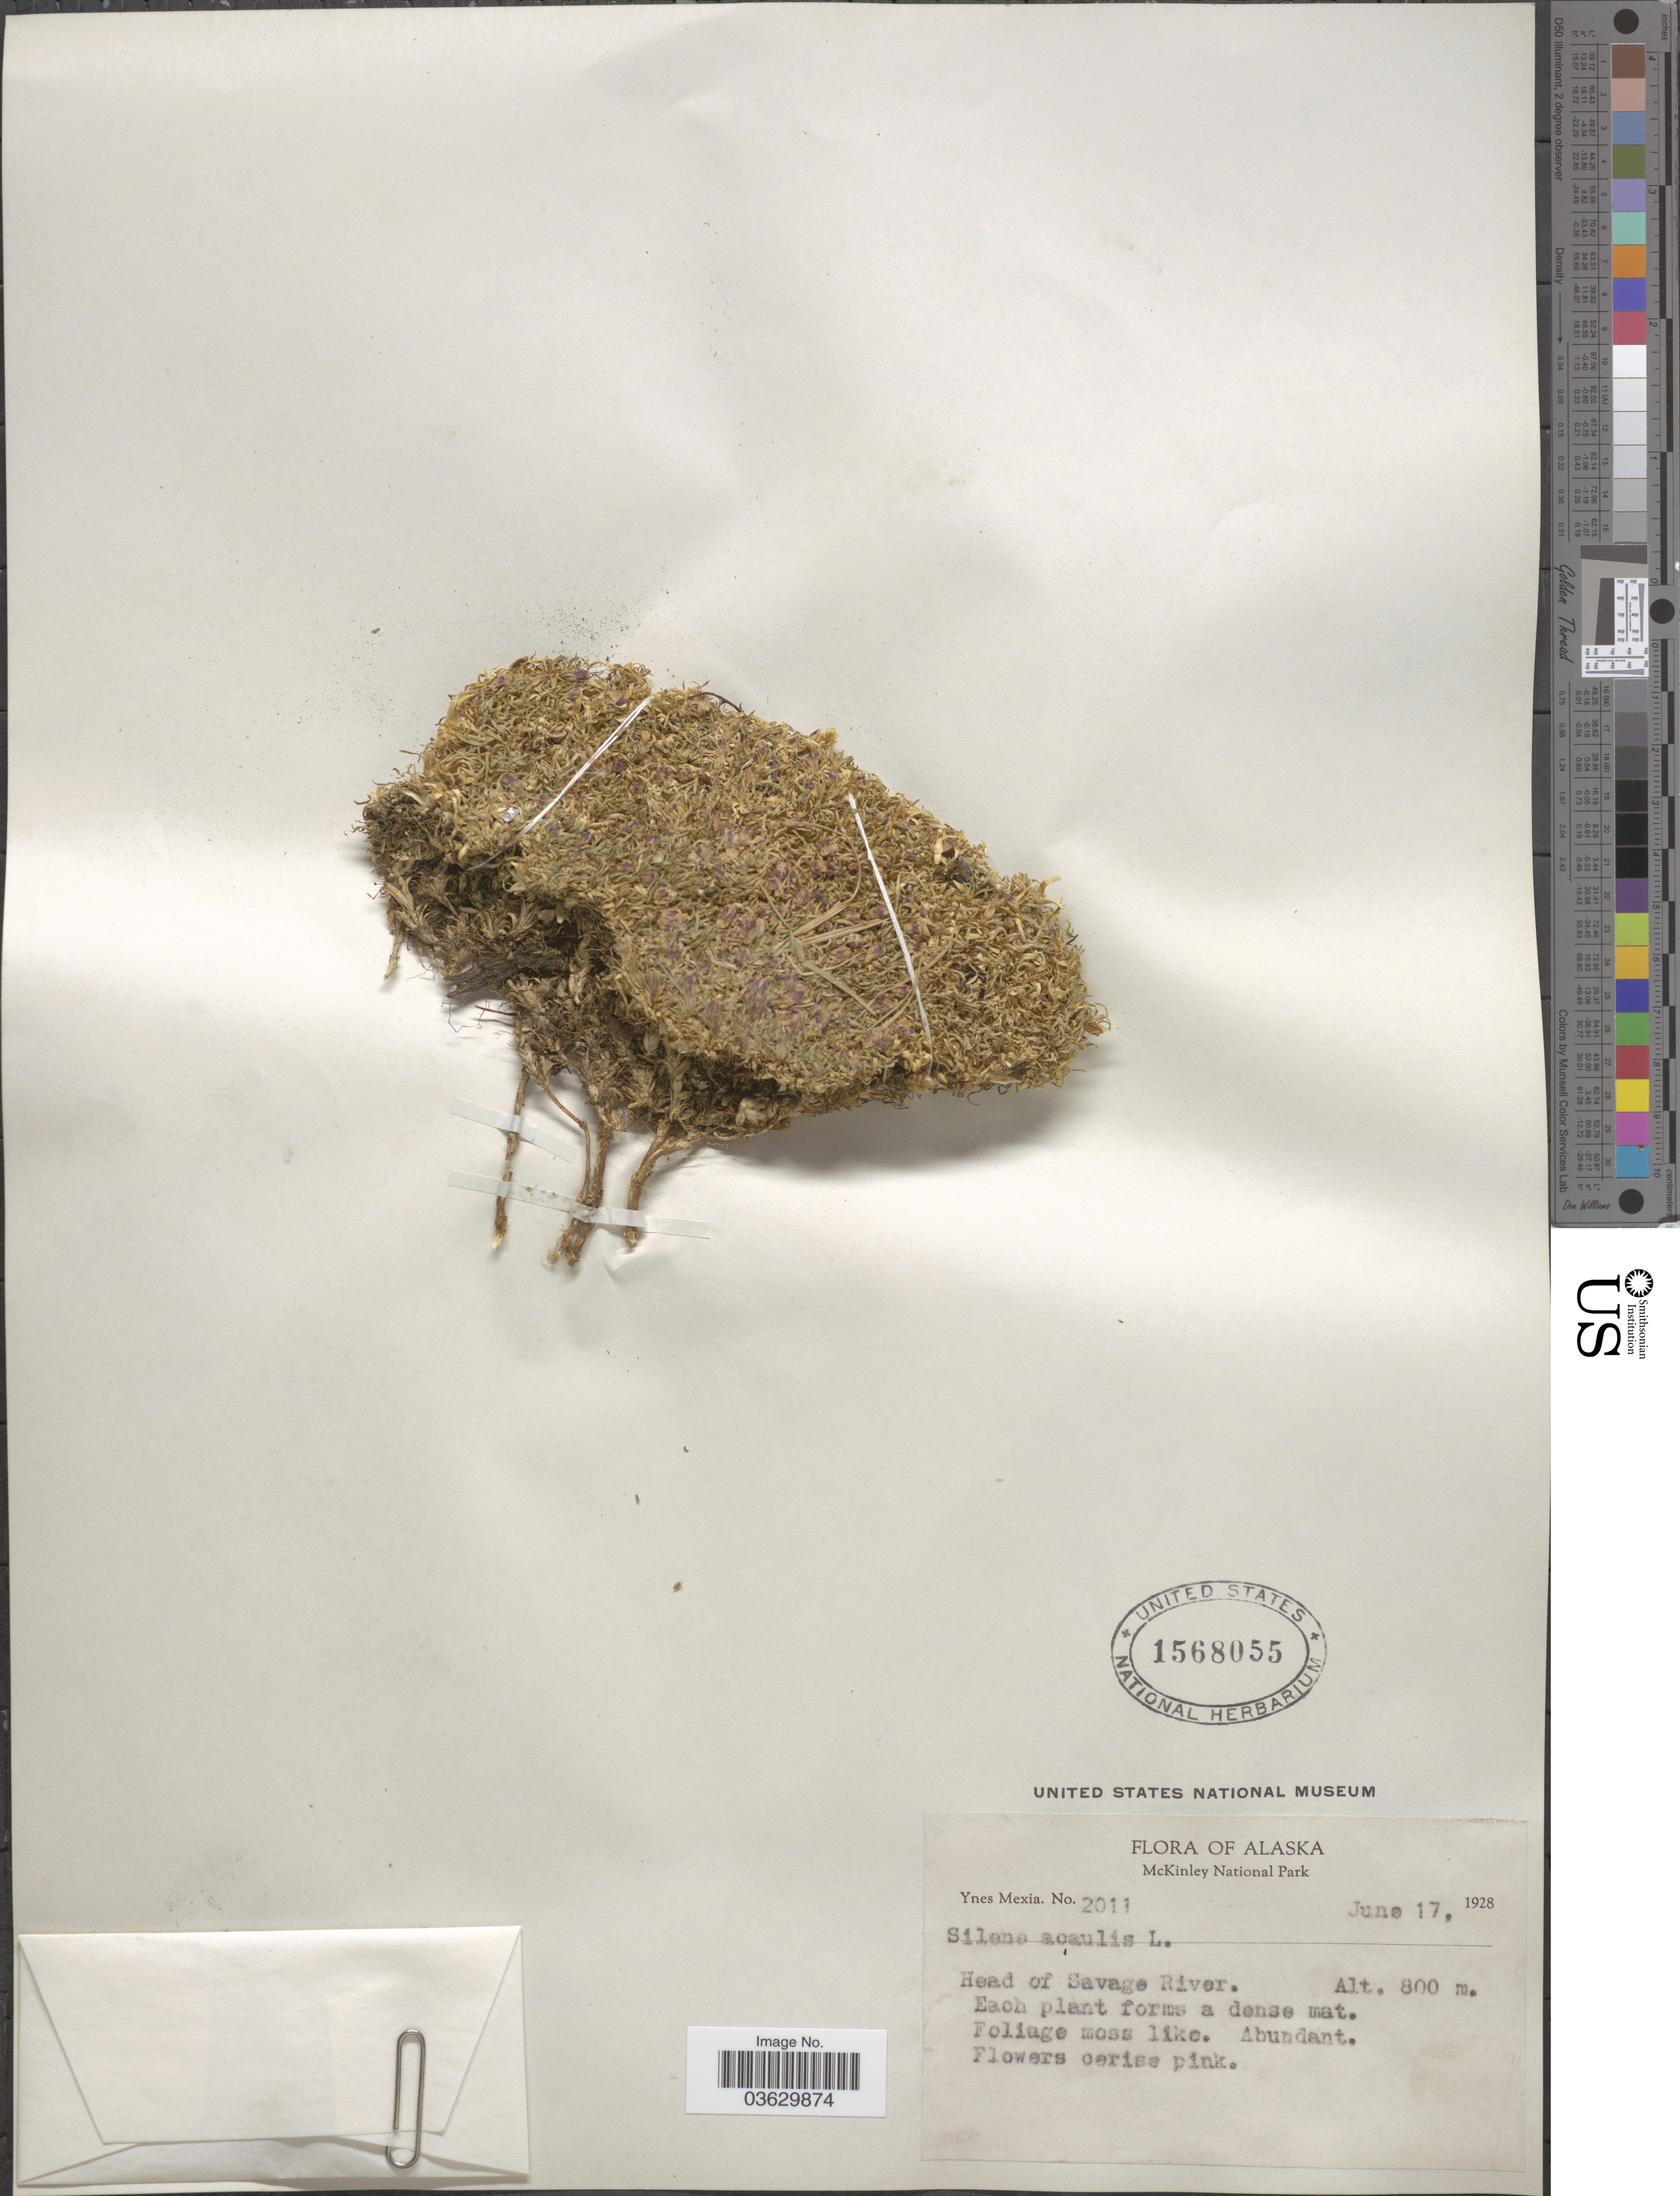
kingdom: Plantae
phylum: Tracheophyta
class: Magnoliopsida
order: Caryophyllales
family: Caryophyllaceae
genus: Silene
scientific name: Silene acaulis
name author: (L.) Jacq.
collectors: Y. Mexia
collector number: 2011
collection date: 1928-06-17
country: United States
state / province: Alaska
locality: McKinley National Park. Head of Savage River.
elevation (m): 800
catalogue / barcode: US 1568055